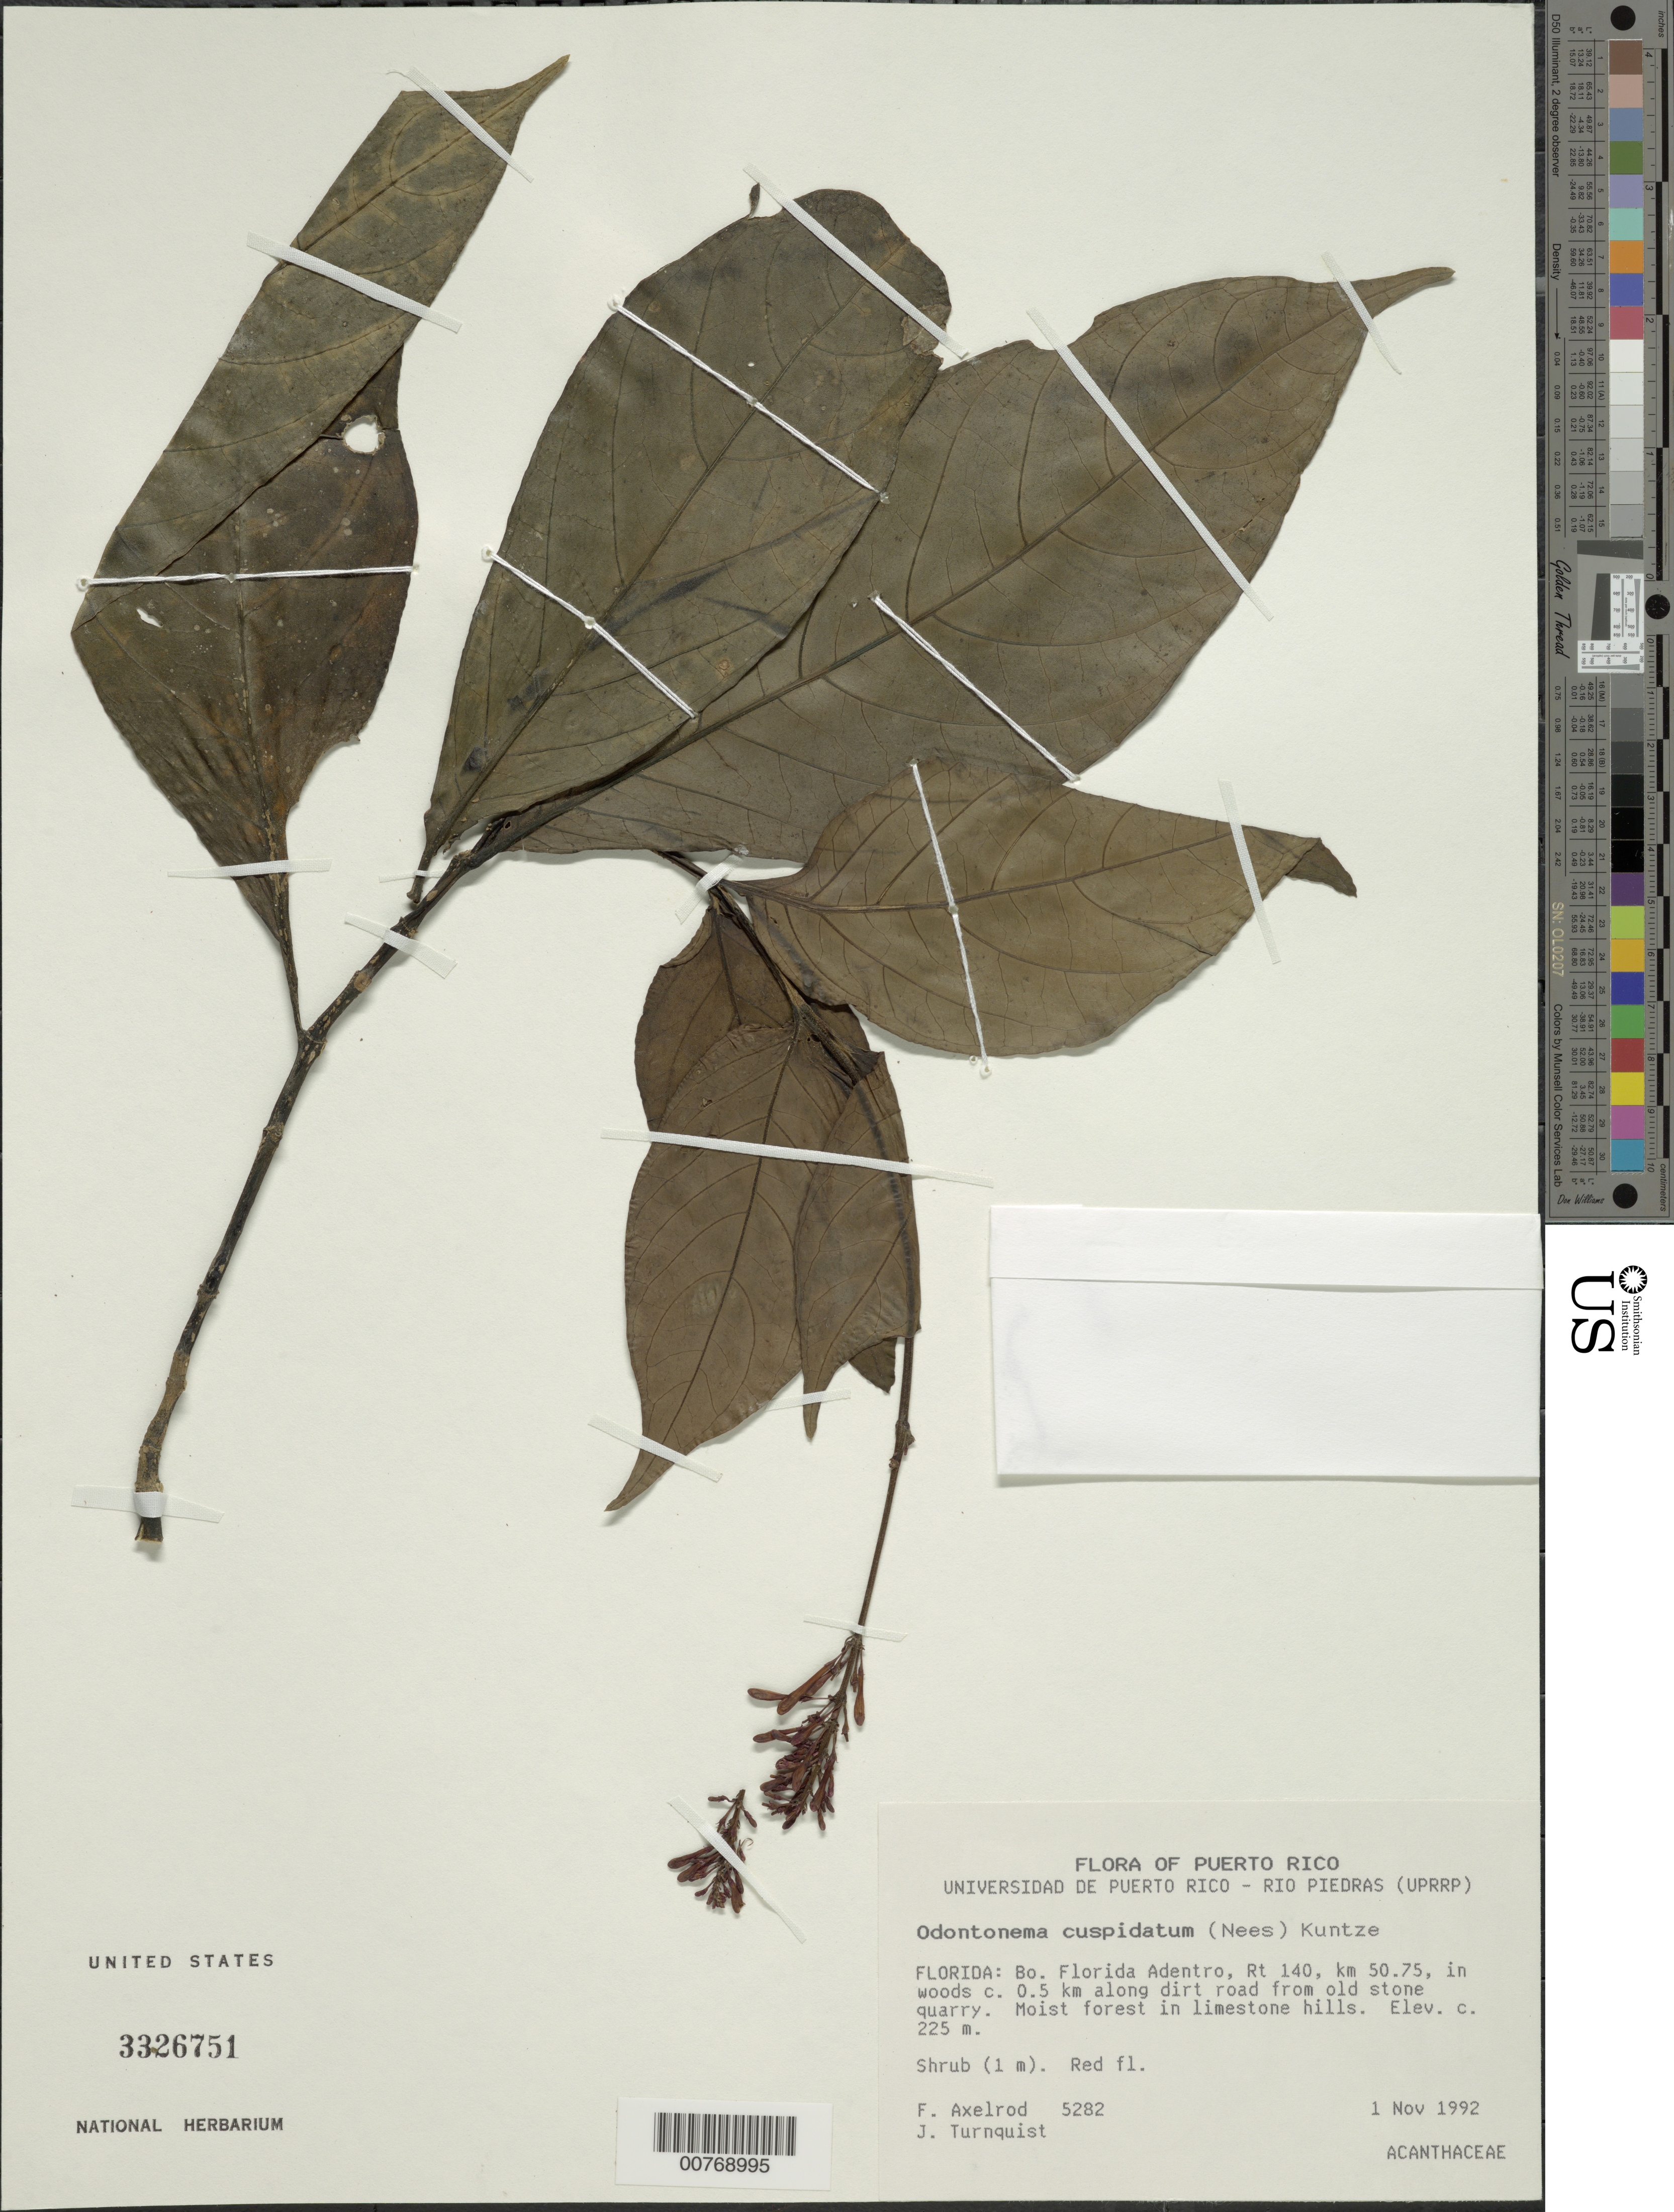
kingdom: Plantae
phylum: Tracheophyta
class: Magnoliopsida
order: Lamiales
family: Acanthaceae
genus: Odontonema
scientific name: Odontonema cuspidatum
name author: (Nees) Kuntze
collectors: F. S. Axelrod & J. Turnquist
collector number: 5282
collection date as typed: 01 Nov 1992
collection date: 1992-11-01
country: Puerto Rico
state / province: Florida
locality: Florida: Bo. Florida Adentro, Rt. 140, km 50.75, in woods c. 0.5 km along dirt road from old stone quarry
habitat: Moist forest in limestone hills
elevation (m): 225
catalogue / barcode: US 3326751